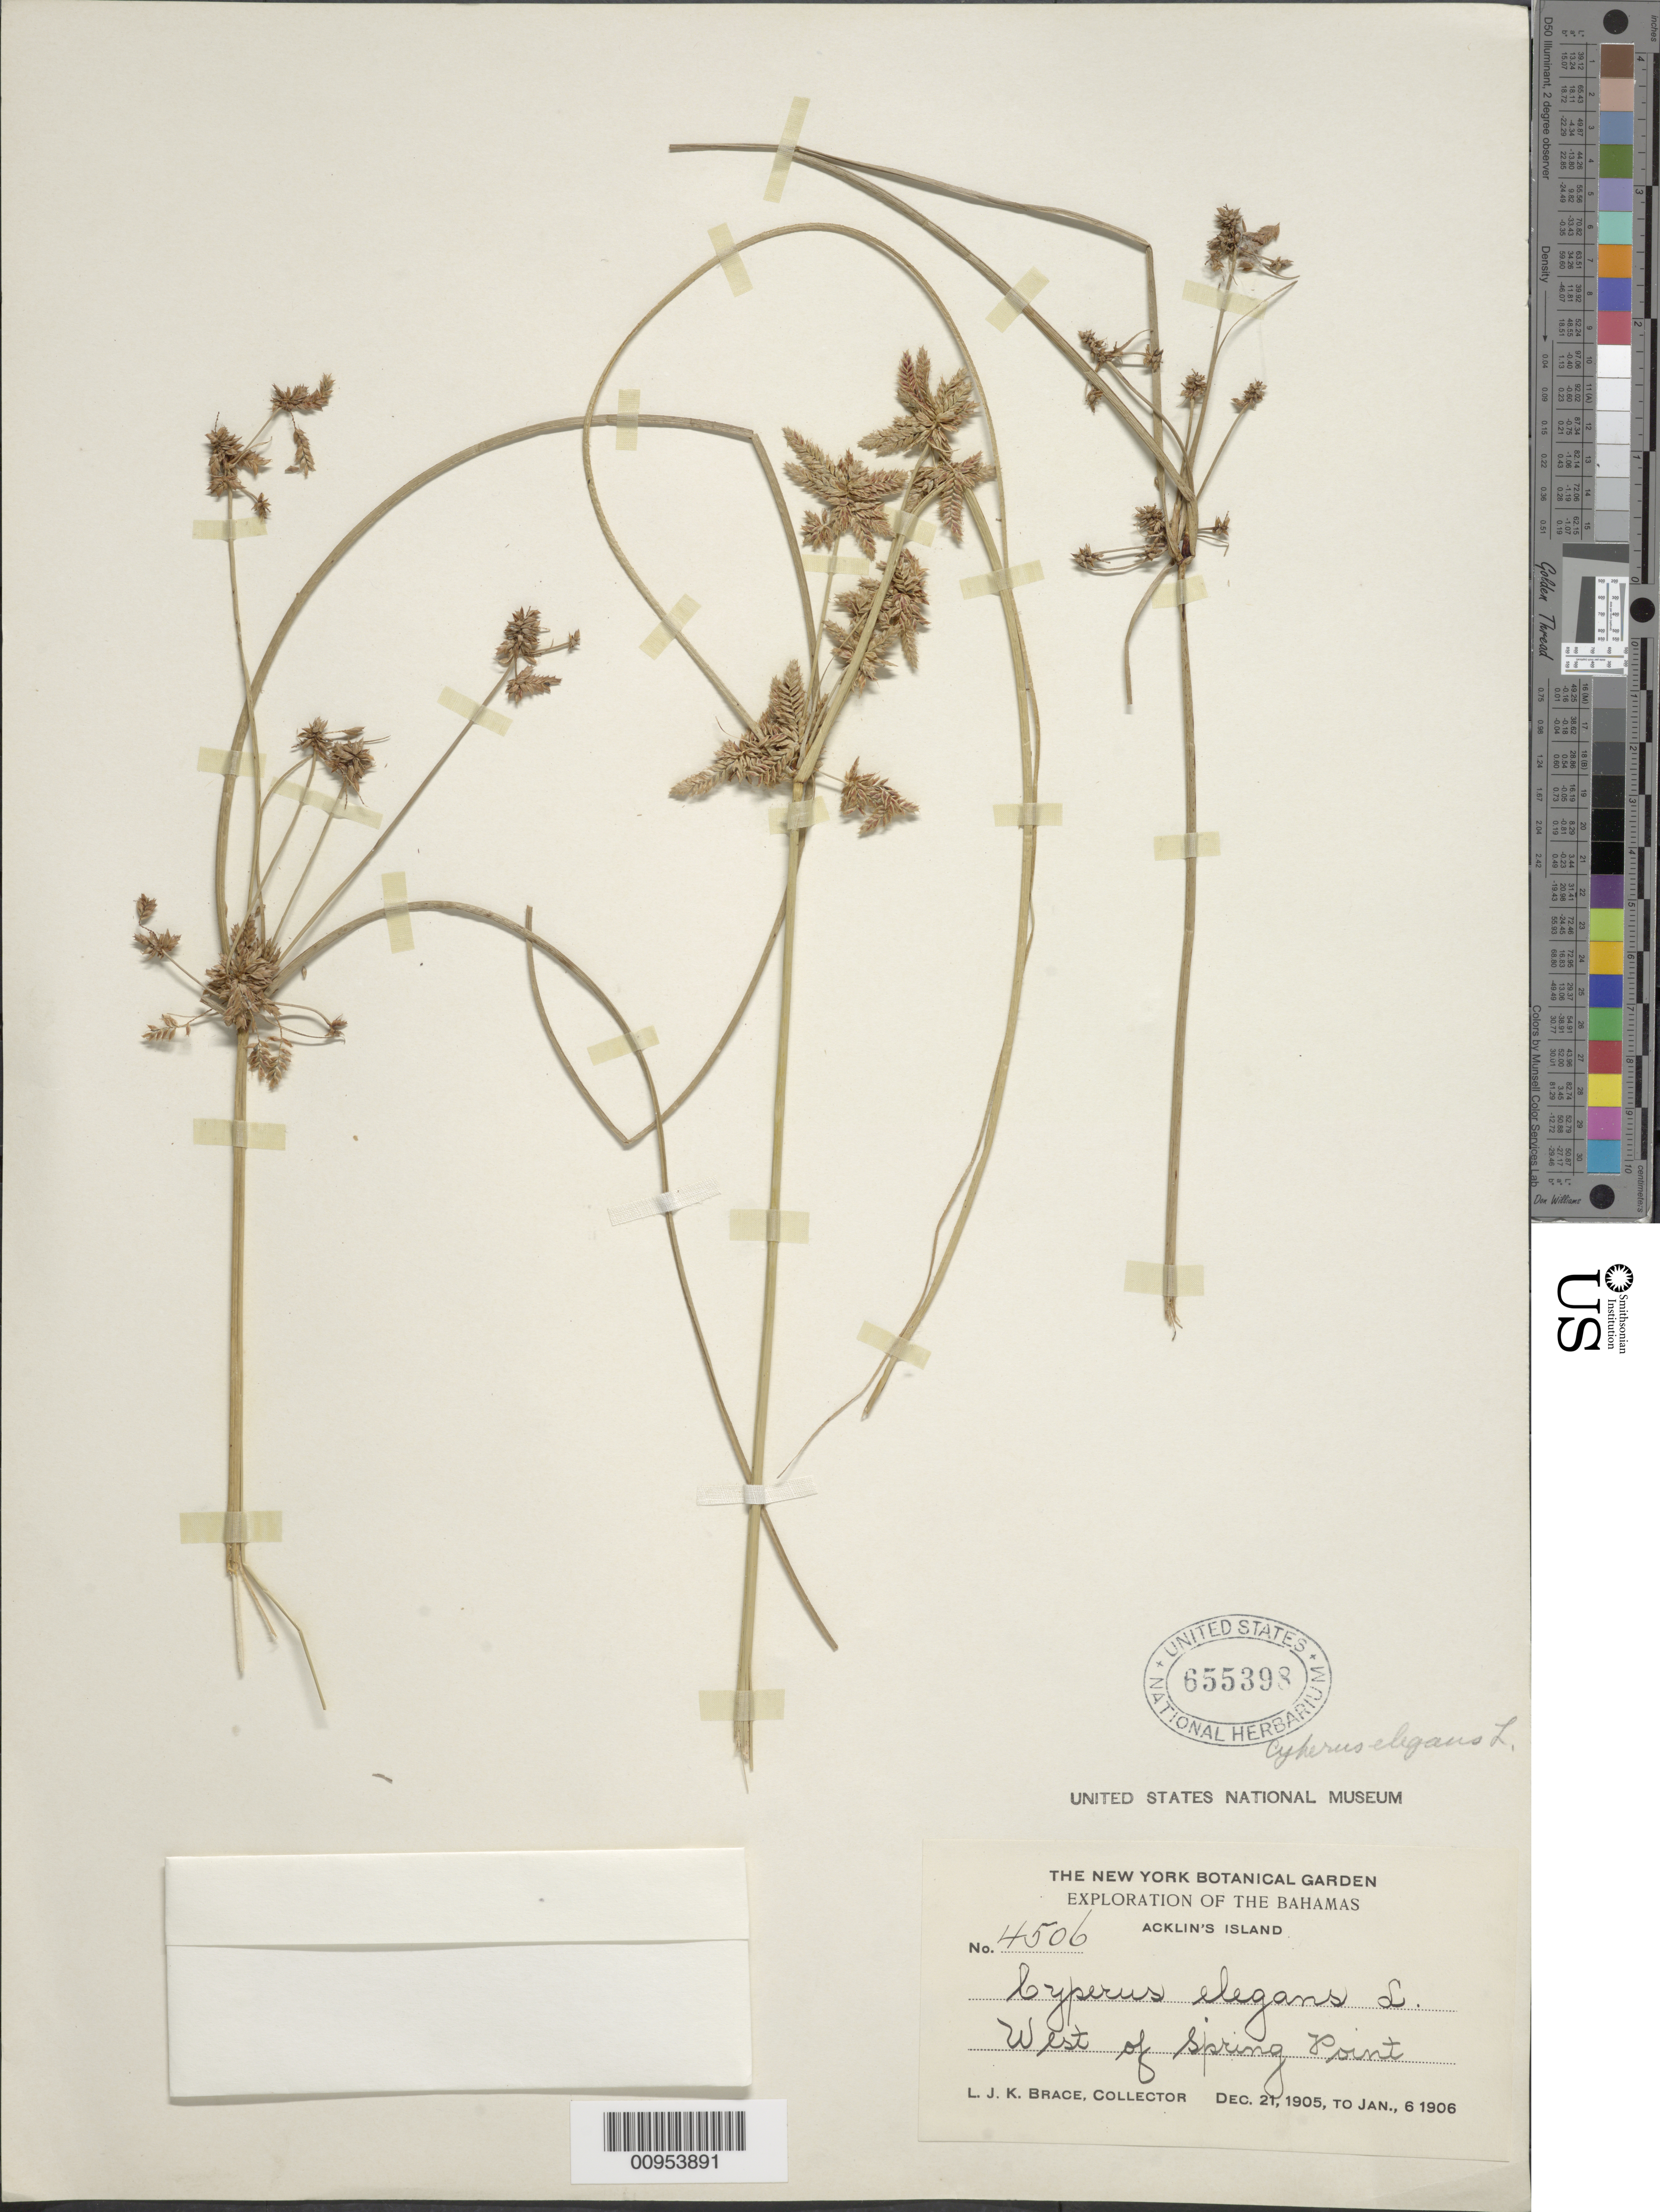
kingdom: Plantae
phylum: Tracheophyta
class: Liliopsida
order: Poales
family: Cyperaceae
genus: Cyperus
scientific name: Cyperus elegans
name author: L.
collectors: L. J. K. Brace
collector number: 4506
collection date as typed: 21 Dec 1905 to 06 Jan 1906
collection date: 1905-12-21/1906-01-06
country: Bahamas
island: Acklins I.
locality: West of Spring Point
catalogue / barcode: US 655398